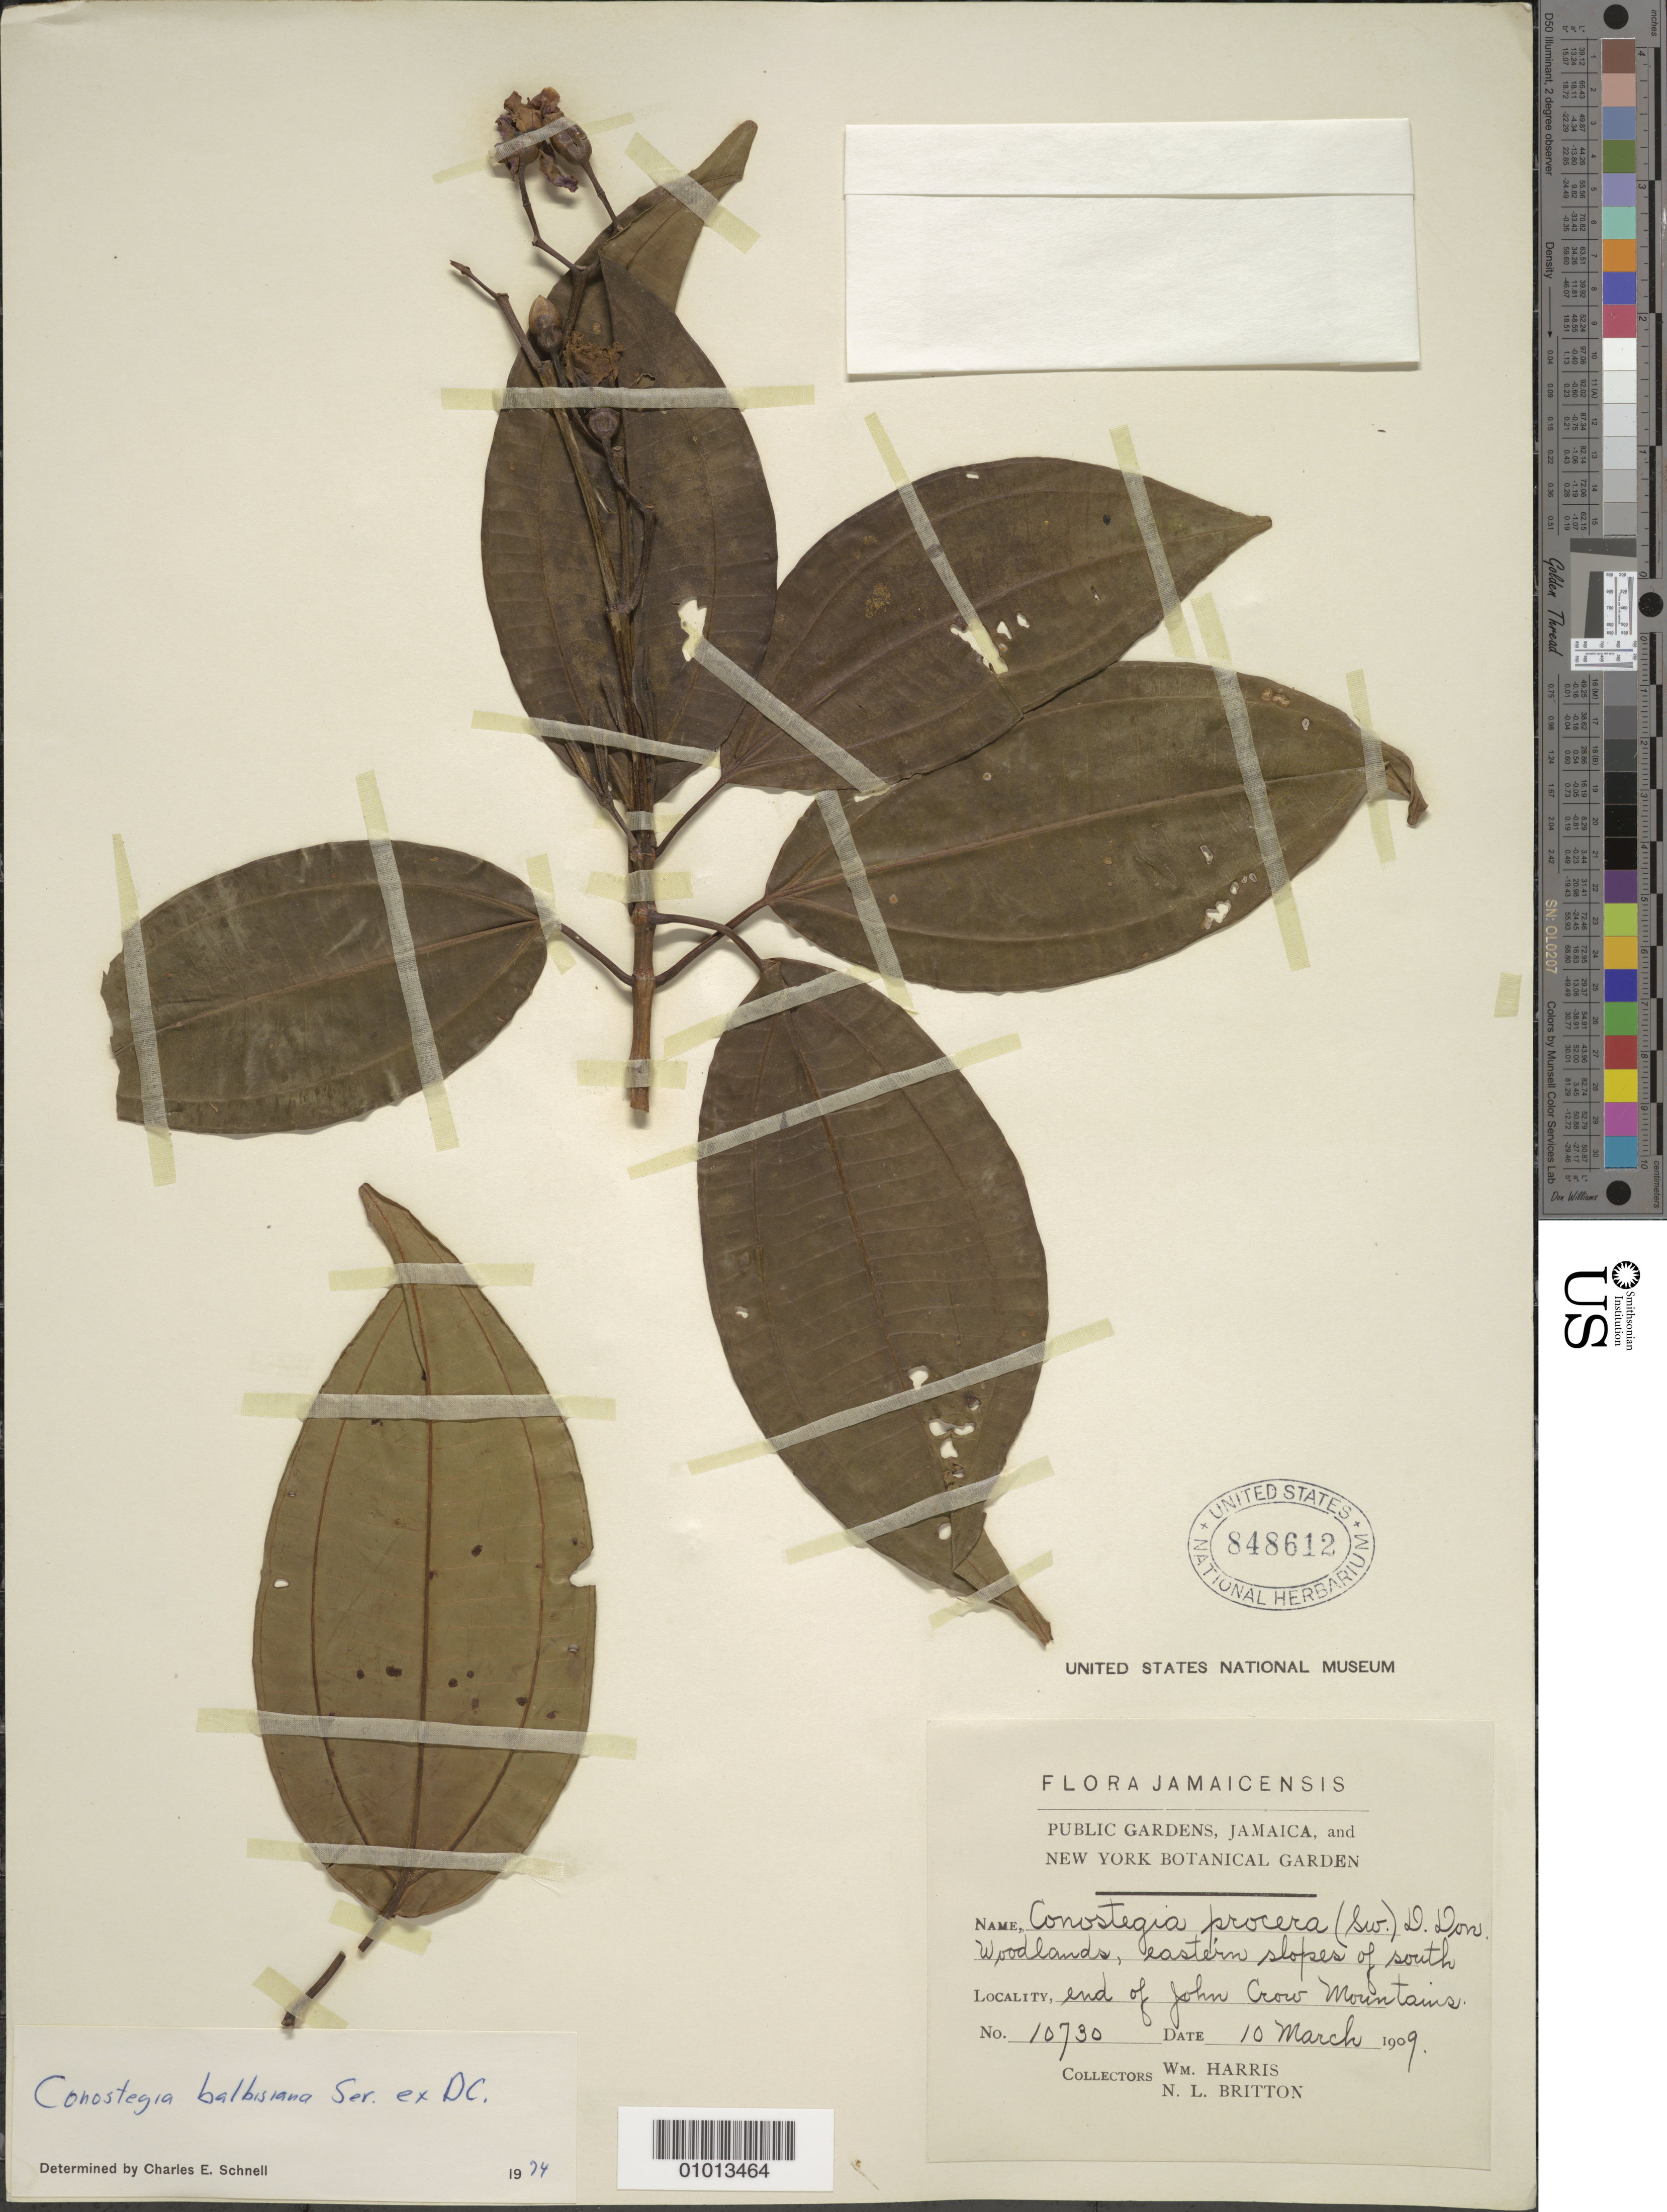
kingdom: Plantae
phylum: Tracheophyta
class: Magnoliopsida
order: Myrtales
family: Melastomataceae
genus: Conostegia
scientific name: Conostegia balbisiana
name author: Ser. ex DC.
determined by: Schnell, C. E.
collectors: W. Harris & N. Britton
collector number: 10730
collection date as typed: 10 Mar 1909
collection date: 1909-03-10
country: Jamaica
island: Jamaica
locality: John Crow Mountains, eastern slopes of south end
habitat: Woodlands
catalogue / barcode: US 848612